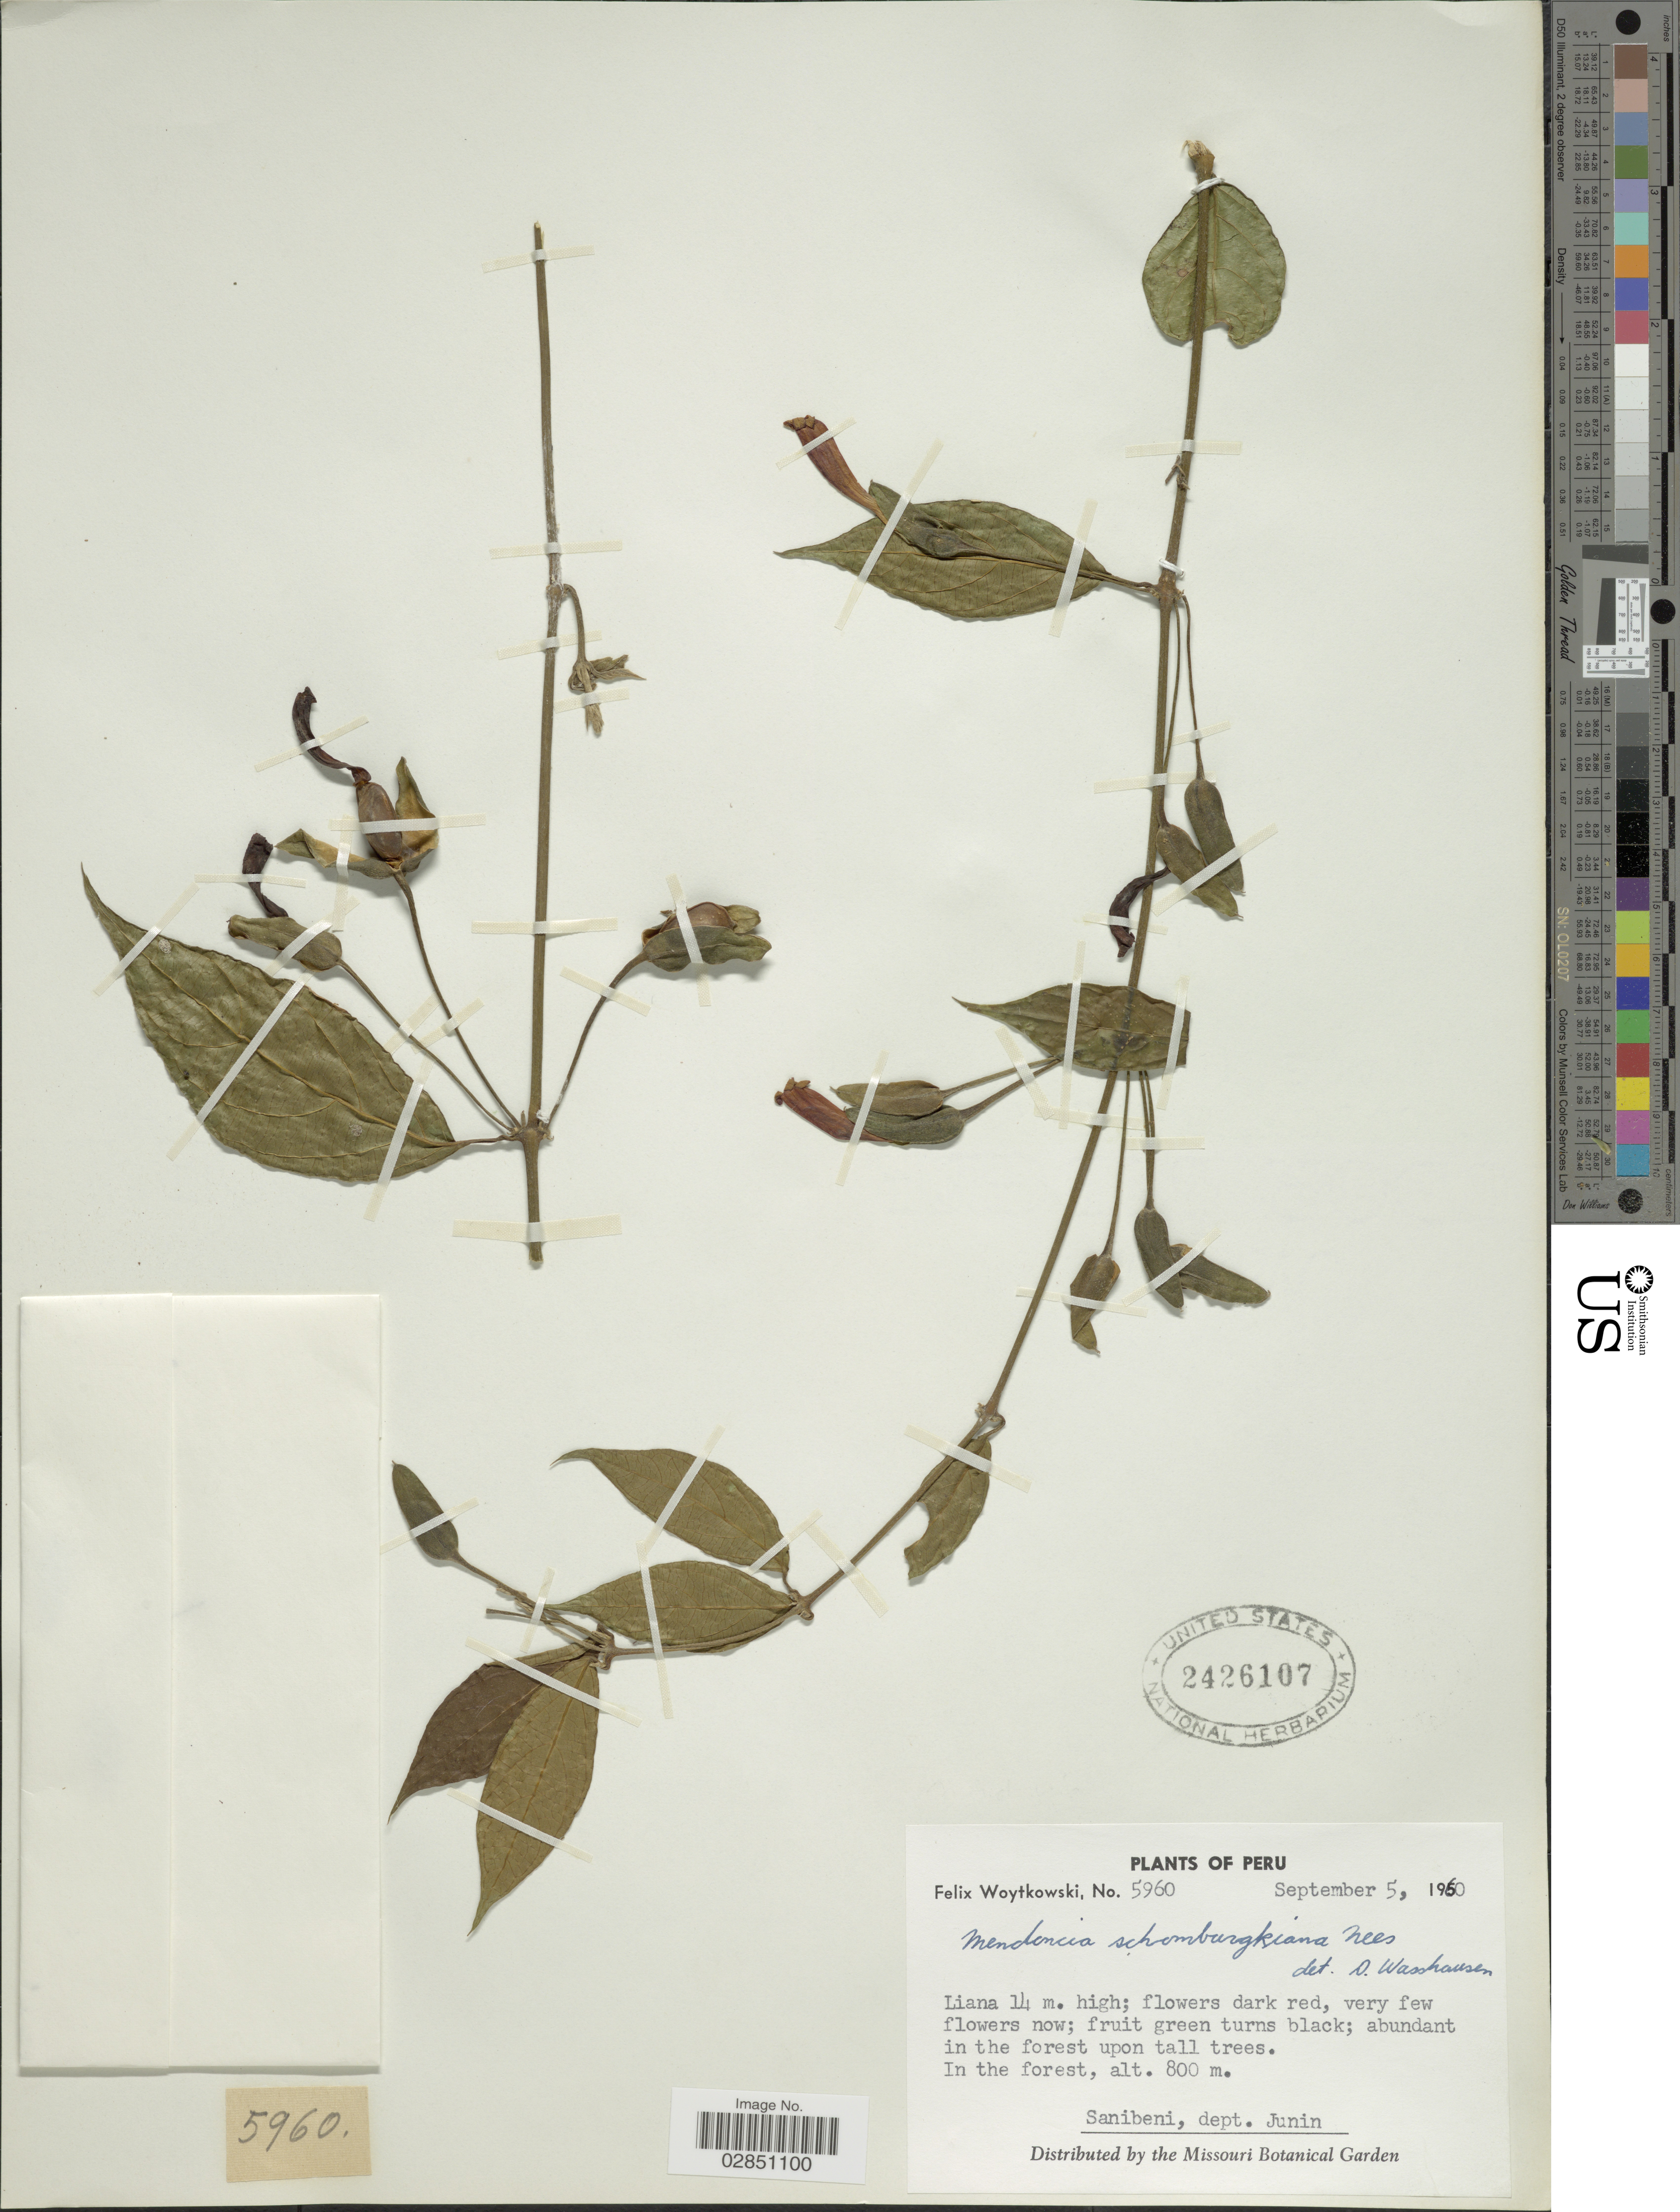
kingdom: Plantae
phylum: Tracheophyta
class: Magnoliopsida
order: Lamiales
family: Acanthaceae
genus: Mendoncia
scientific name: Mendoncia hoffmannseggiana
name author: Nees in DC.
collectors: F. Woytkowski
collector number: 5960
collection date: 1960-09-05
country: Peru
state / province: Junín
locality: Sanibeni, dept. Junin.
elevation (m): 800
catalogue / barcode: US 2426107